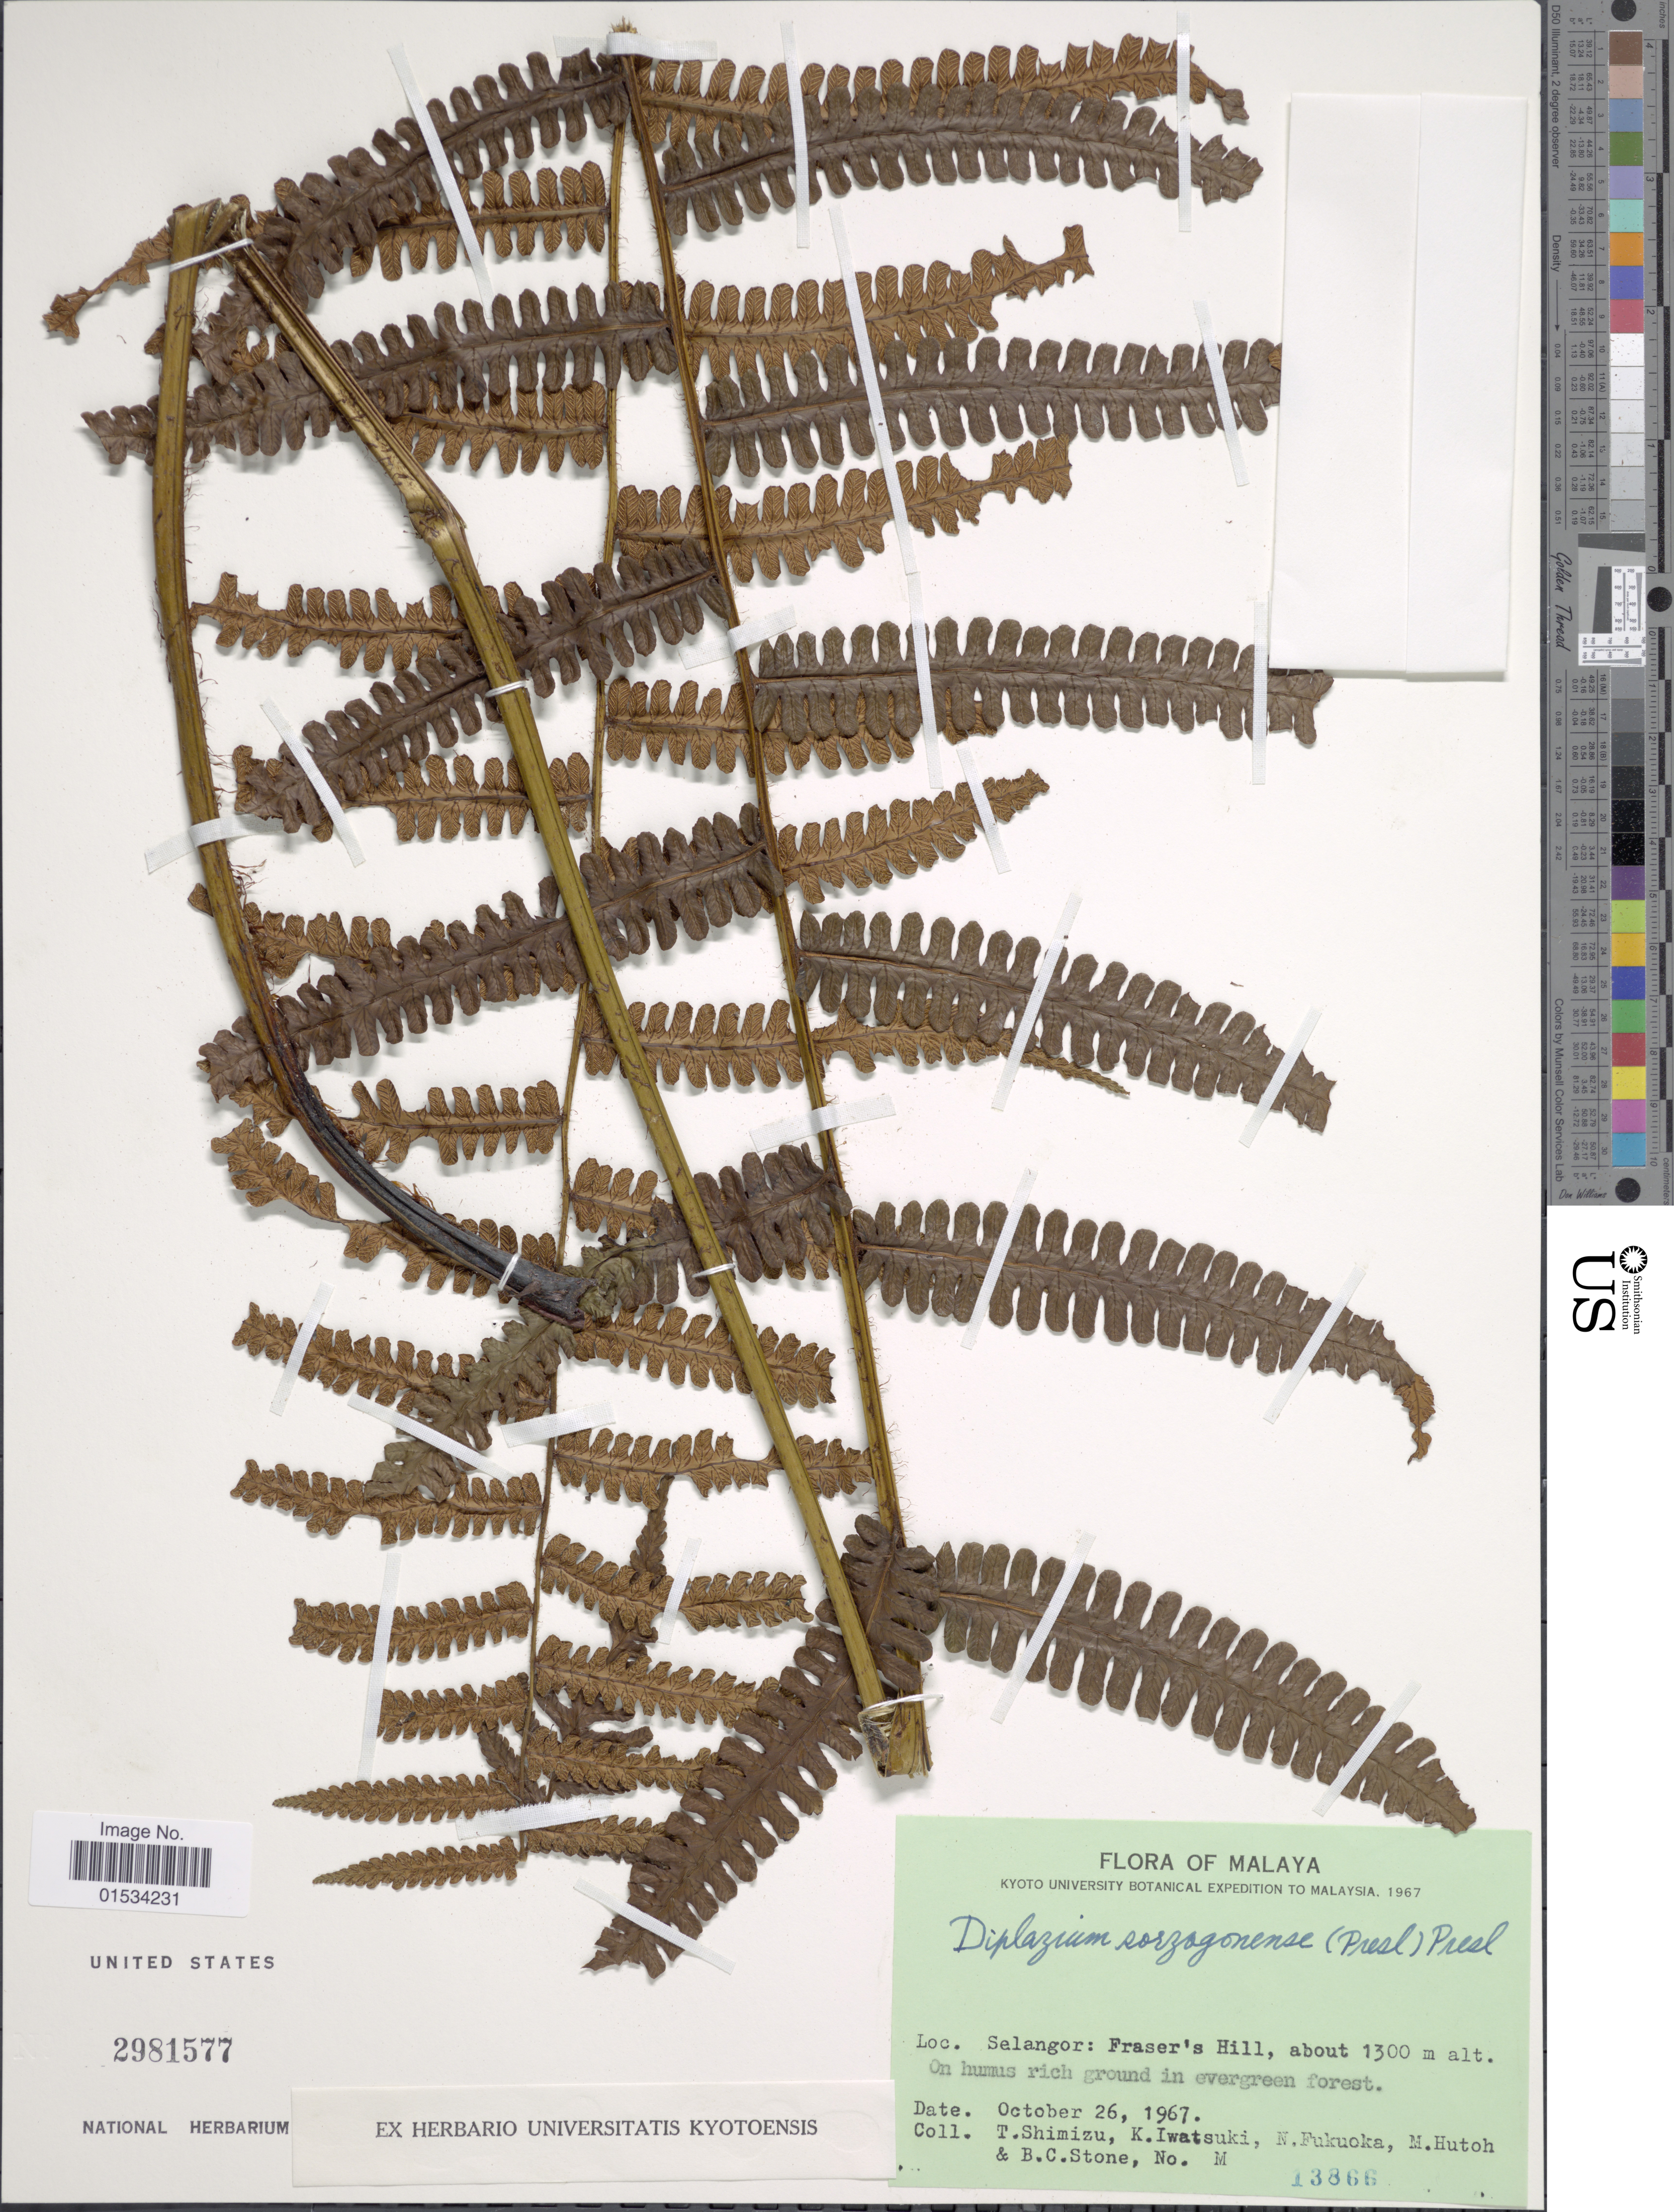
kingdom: Plantae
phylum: Tracheophyta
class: Polypodiopsida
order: Polypodiales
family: Athyriaceae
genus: Diplazium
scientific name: Diplazium sorzogonense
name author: (C. Presl) C. Presl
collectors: T. Shimizu, K. Iwatsuki, N. Fukuoka, M. Hutoh & B. C. Stone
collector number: M 3866*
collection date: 1967-10-26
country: Malaysia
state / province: Selangor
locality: Fraser's Hill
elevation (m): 1300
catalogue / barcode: US 2981577